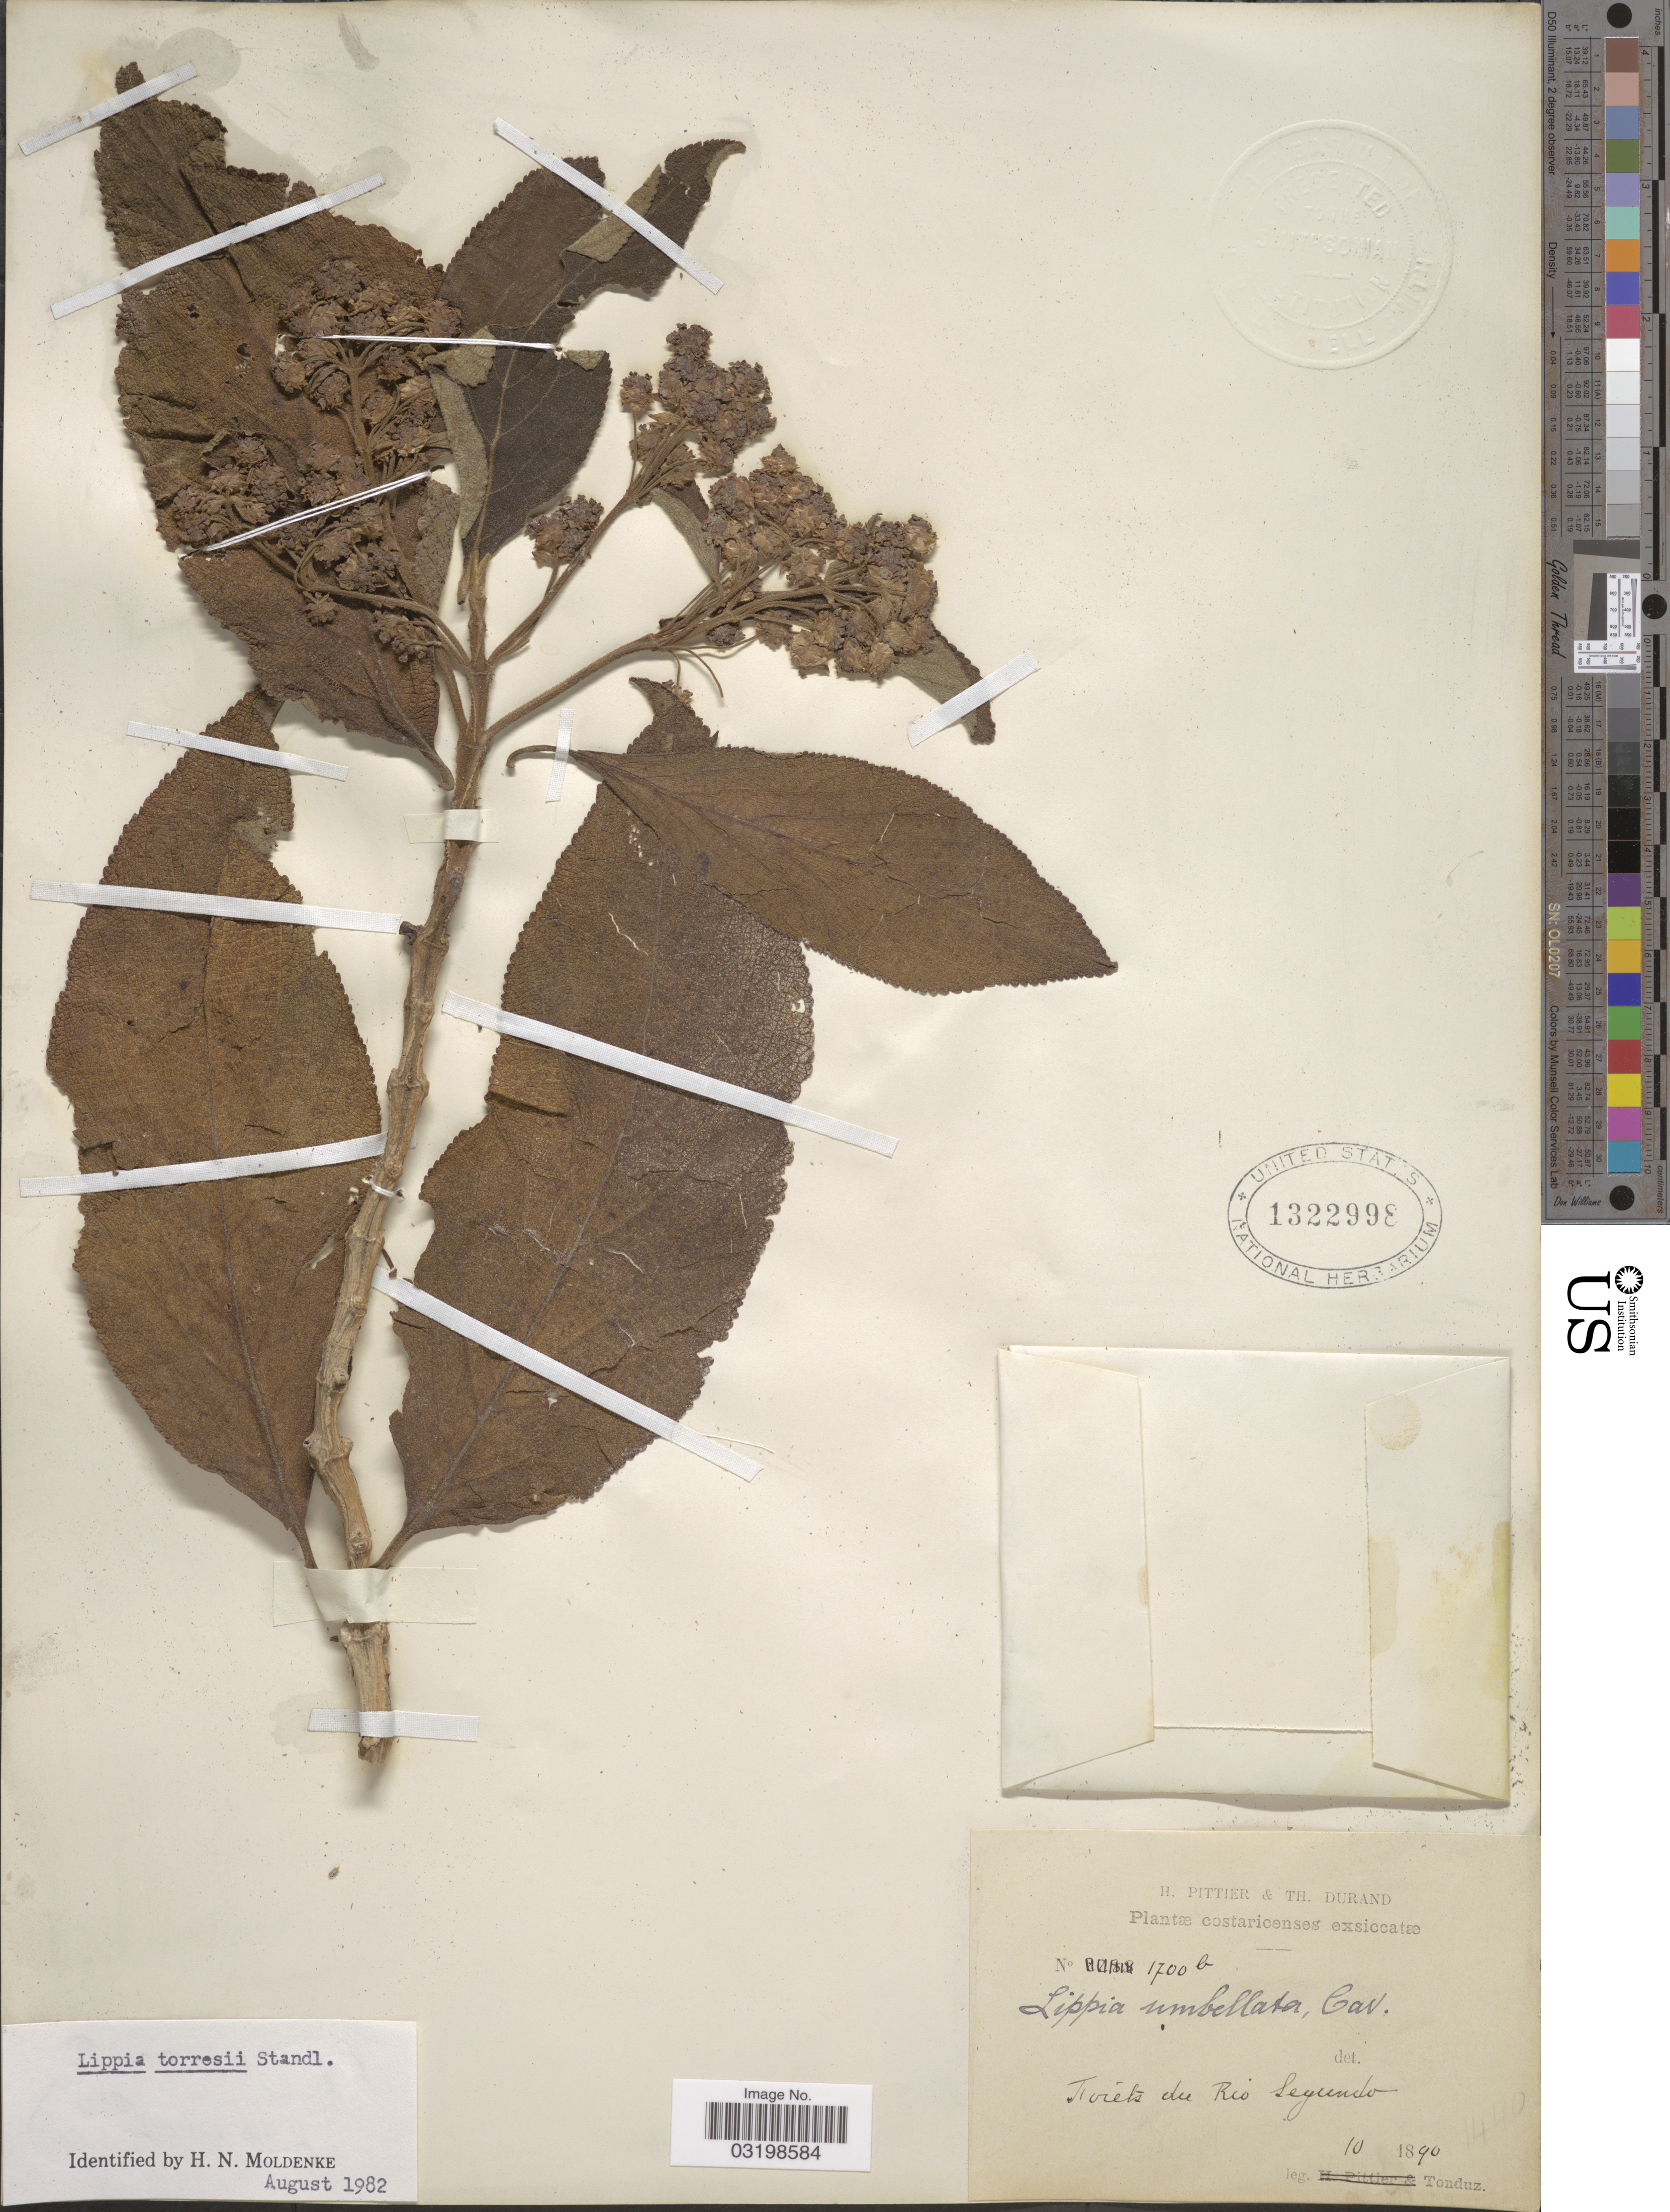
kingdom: Plantae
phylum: Tracheophyta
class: Magnoliopsida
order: Lamiales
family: Verbenaceae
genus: Lippia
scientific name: Lippia umbellata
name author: Cav.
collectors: Tonduz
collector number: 1700b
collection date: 1890-10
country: Costa Rica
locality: Forêts du Rio Segundo.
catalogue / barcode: US 1322998